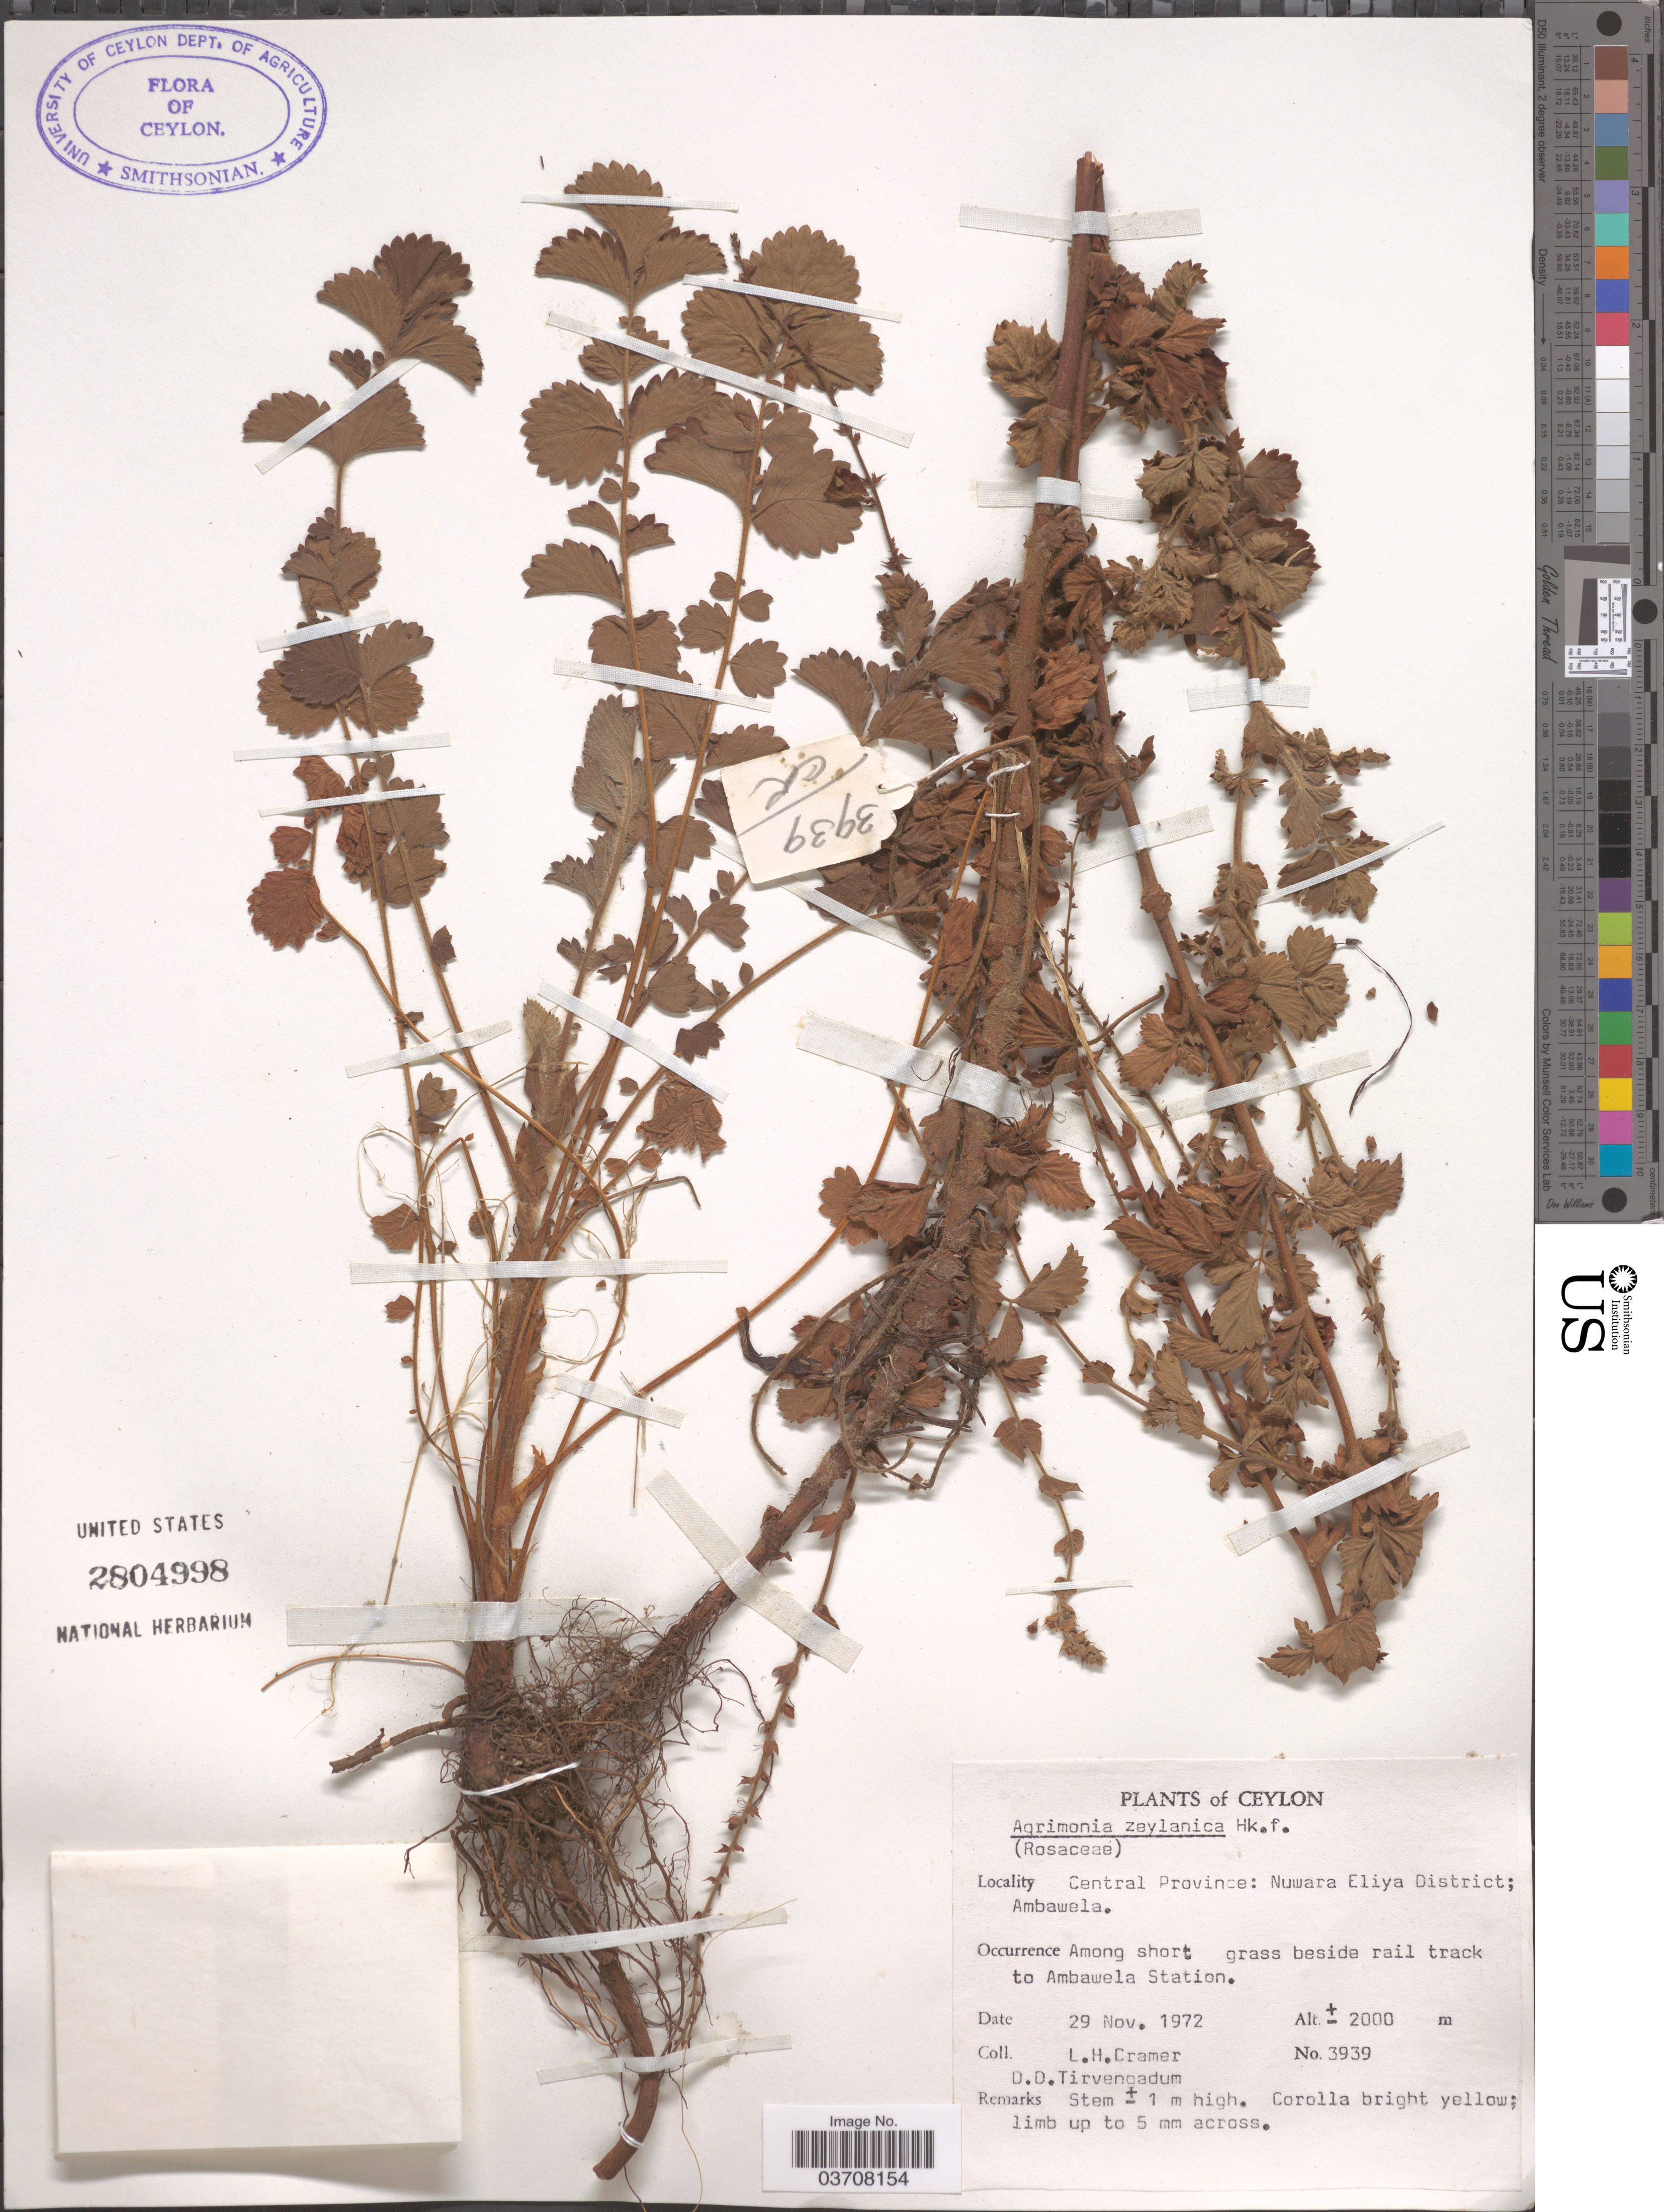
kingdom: Plantae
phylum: Tracheophyta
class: Magnoliopsida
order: Rosales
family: Rosaceae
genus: Agrimonia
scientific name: Agrimonia zeylanica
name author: Moon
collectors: L. H. Cramer & D. Tirvengadum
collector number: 3939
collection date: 1972-11-29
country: Sri Lanka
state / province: Central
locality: Ceylon. Central Province: Nuwara Eliya District; Ambawela. Ambawela Station.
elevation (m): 2000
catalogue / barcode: US 2804998